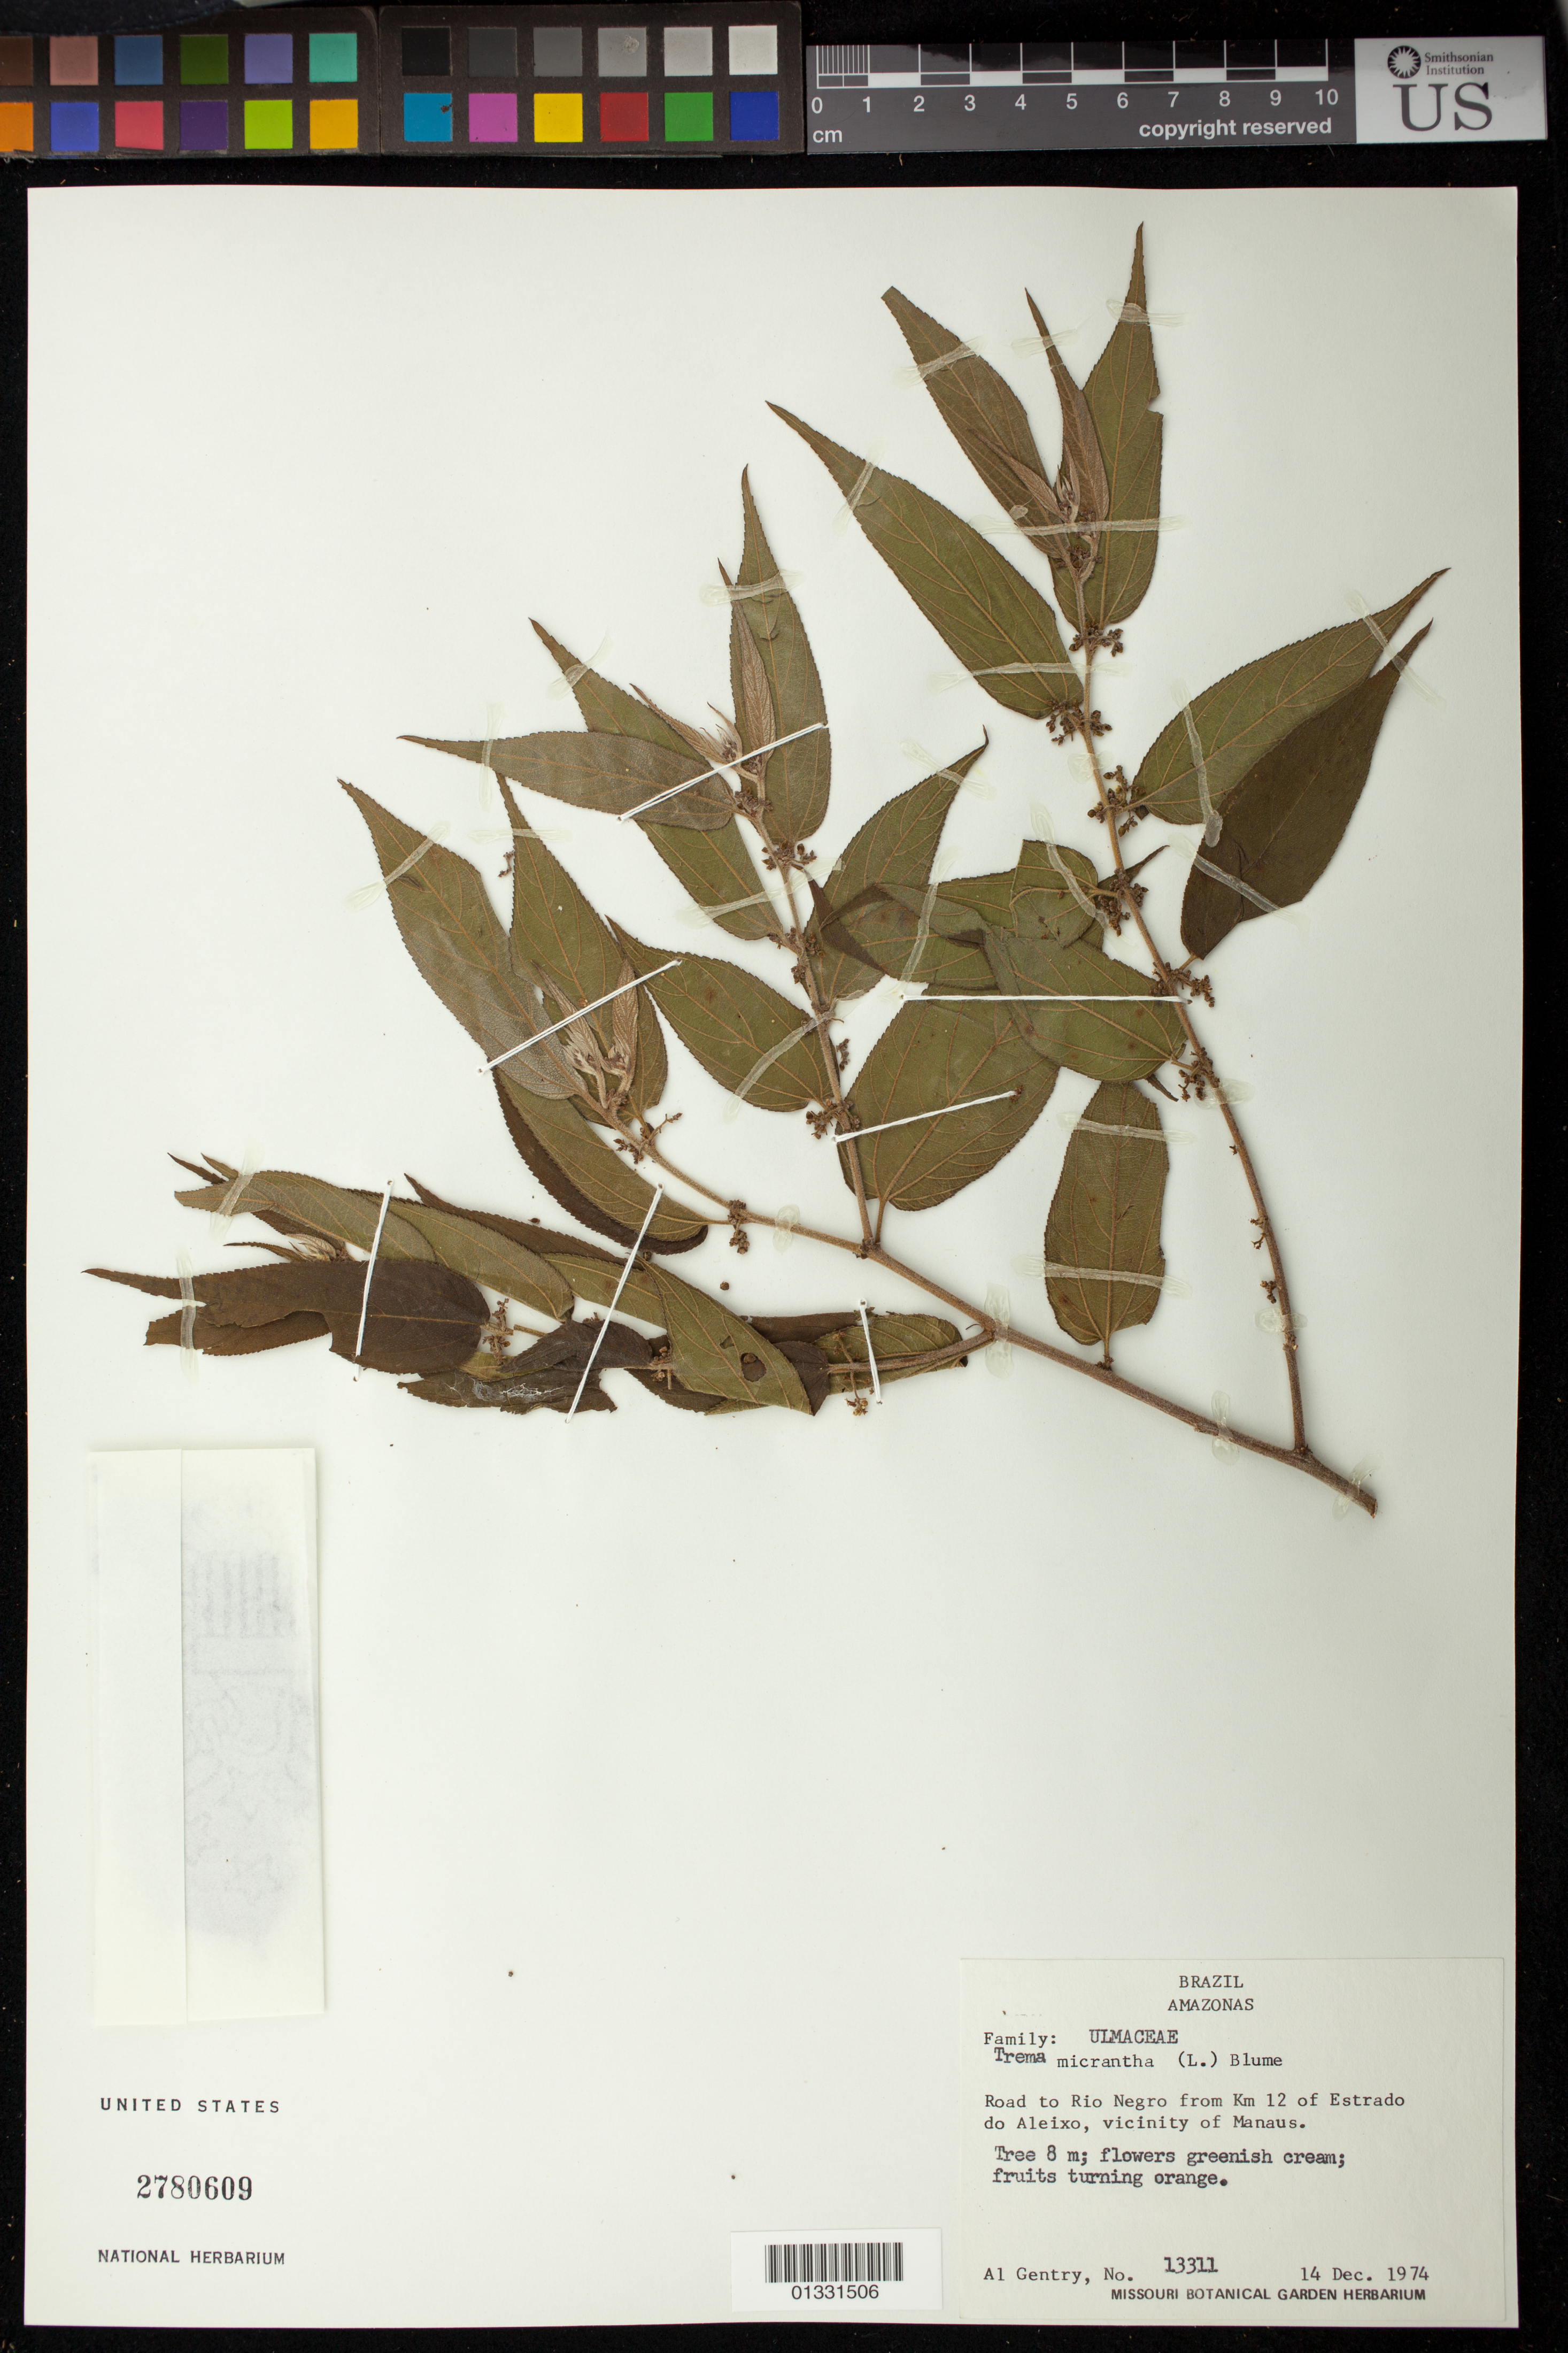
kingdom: Plantae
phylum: Tracheophyta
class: Magnoliopsida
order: Rosales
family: Cannabaceae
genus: Trema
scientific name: Trema micranthum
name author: (L.) Blume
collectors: A. H. Gentry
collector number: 13311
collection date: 1974-12-14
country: Brazil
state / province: Amazonas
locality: Road to Rio Negro from Km 12 of Estrado do Aleixo, vicinity of Manaus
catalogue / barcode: US 2780609